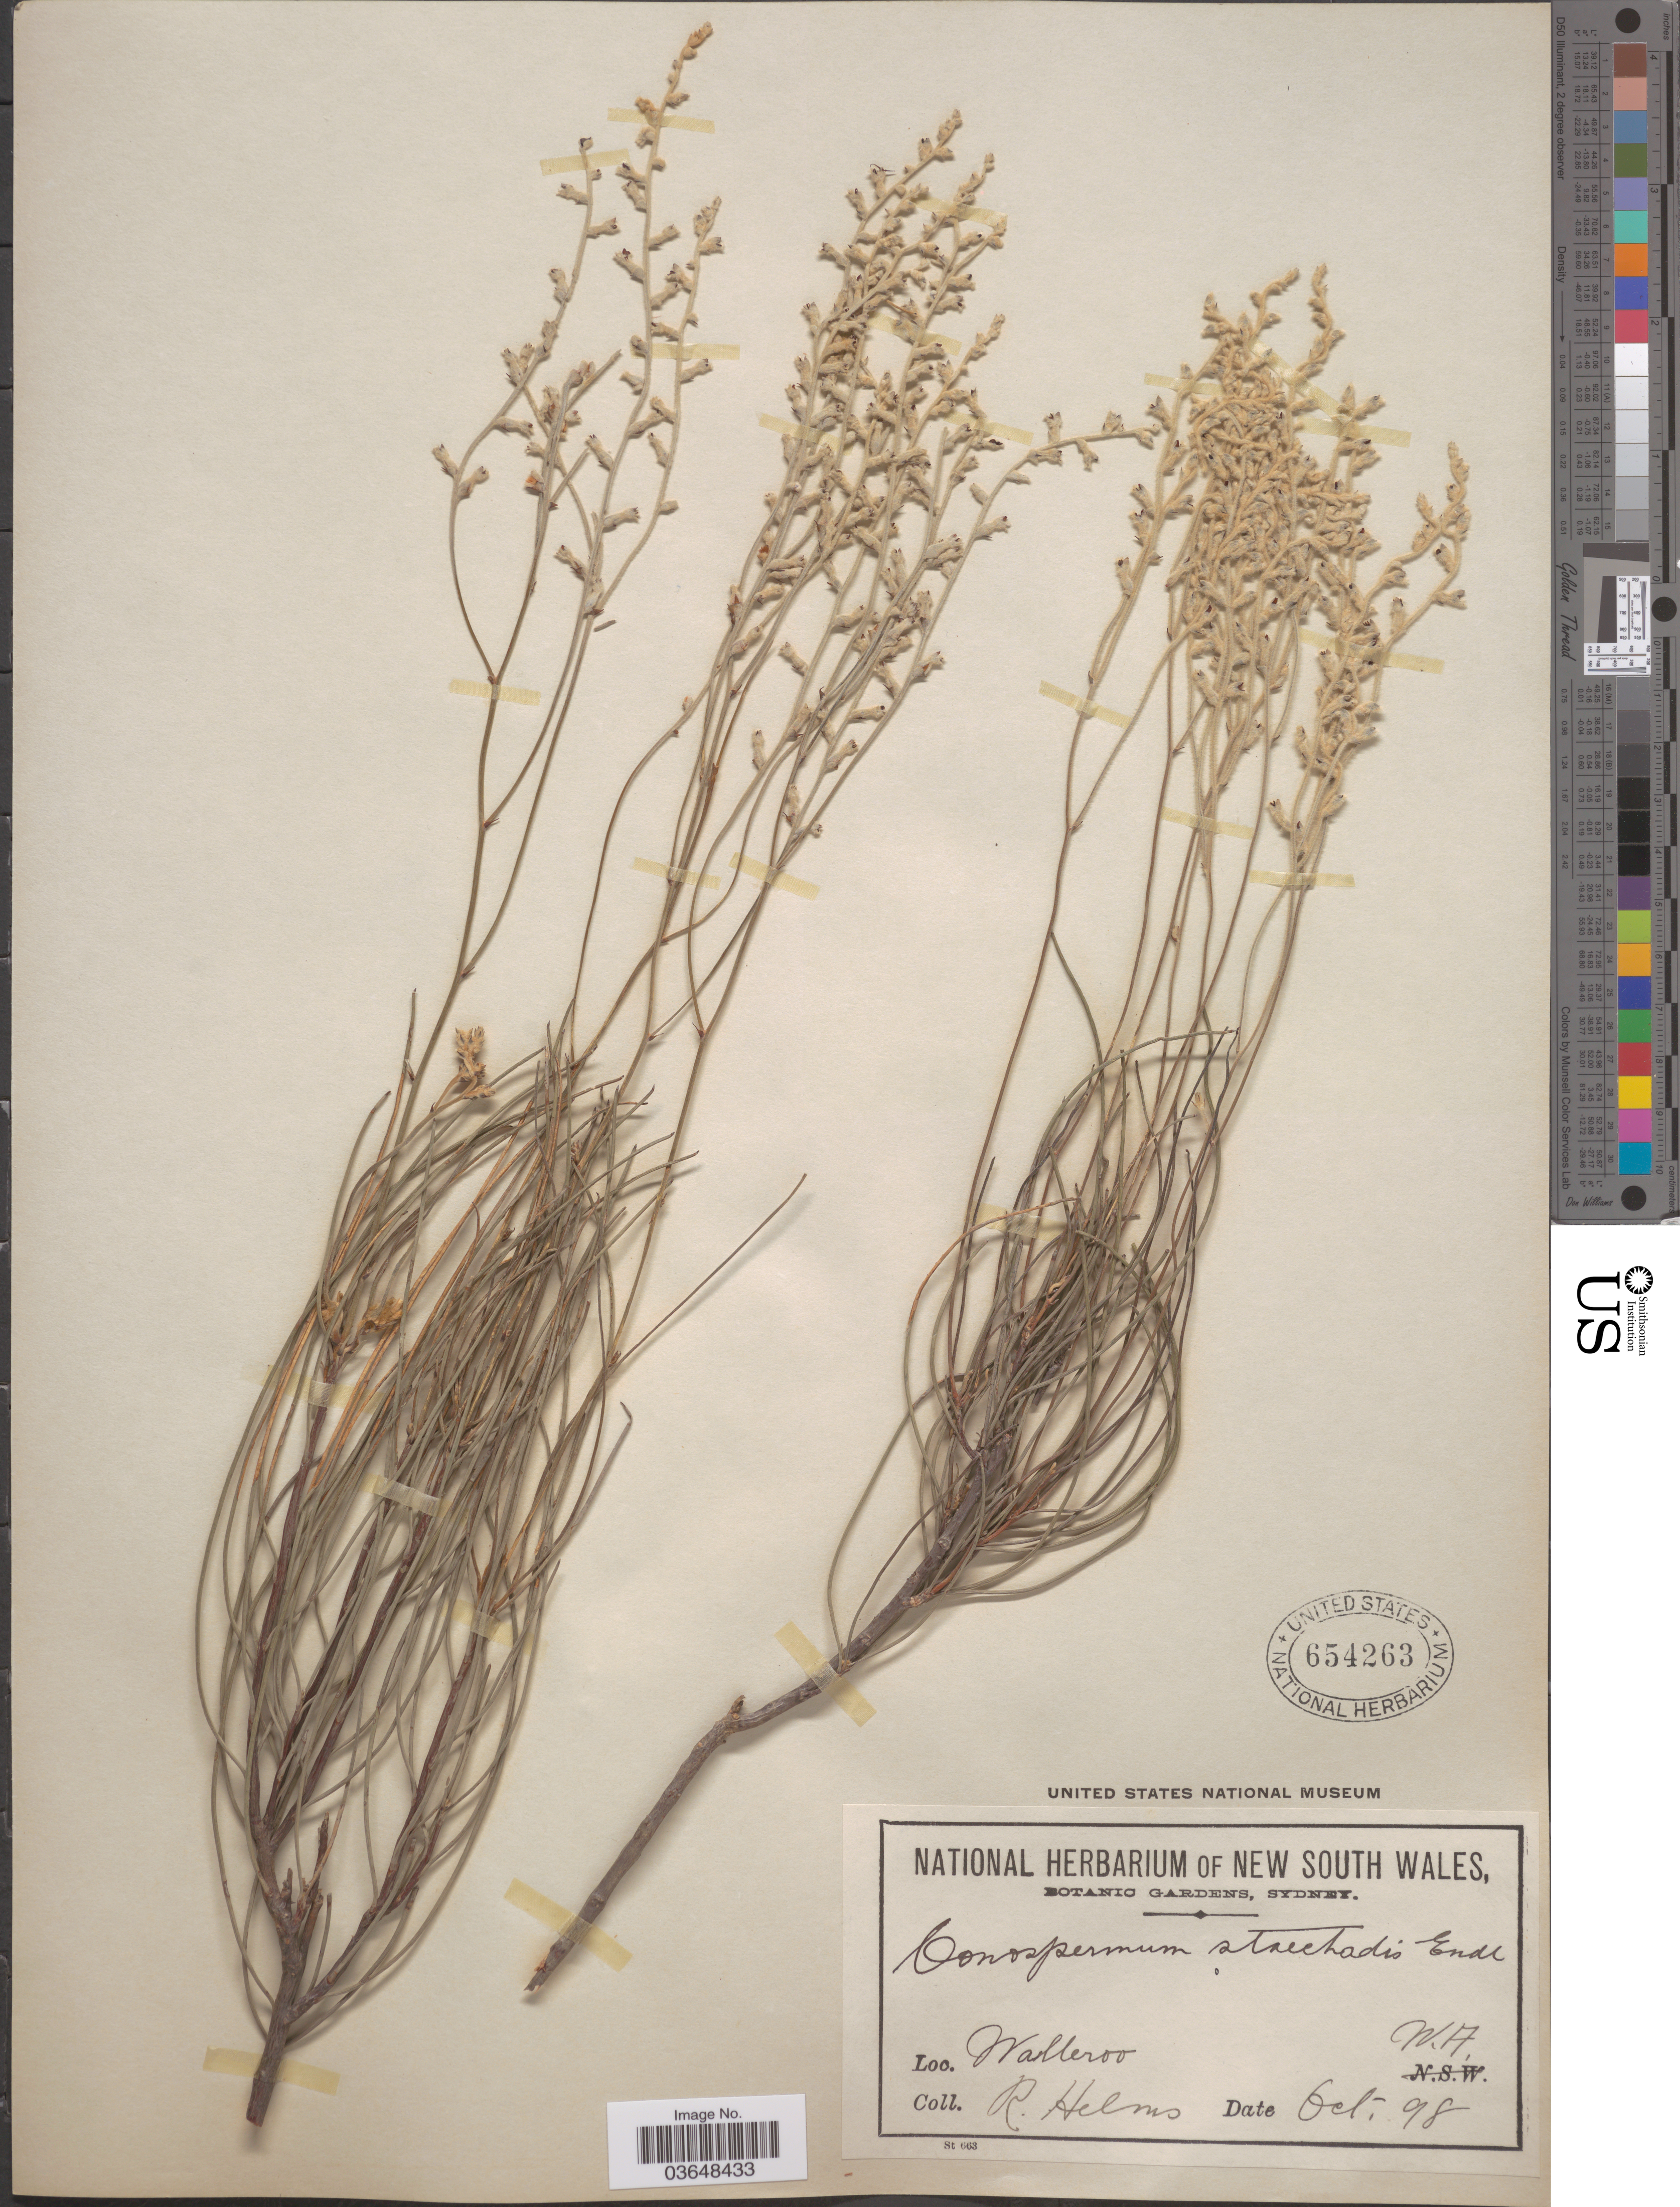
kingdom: Plantae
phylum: Tracheophyta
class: Magnoliopsida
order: Proteales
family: Proteaceae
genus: Conospermum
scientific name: Conospermum stoechadis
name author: Endl.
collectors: R. Helms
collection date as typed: Transcribed d/m/y: /10/98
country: Australia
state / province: Western Australia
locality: Walteroo.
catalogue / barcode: US 654263